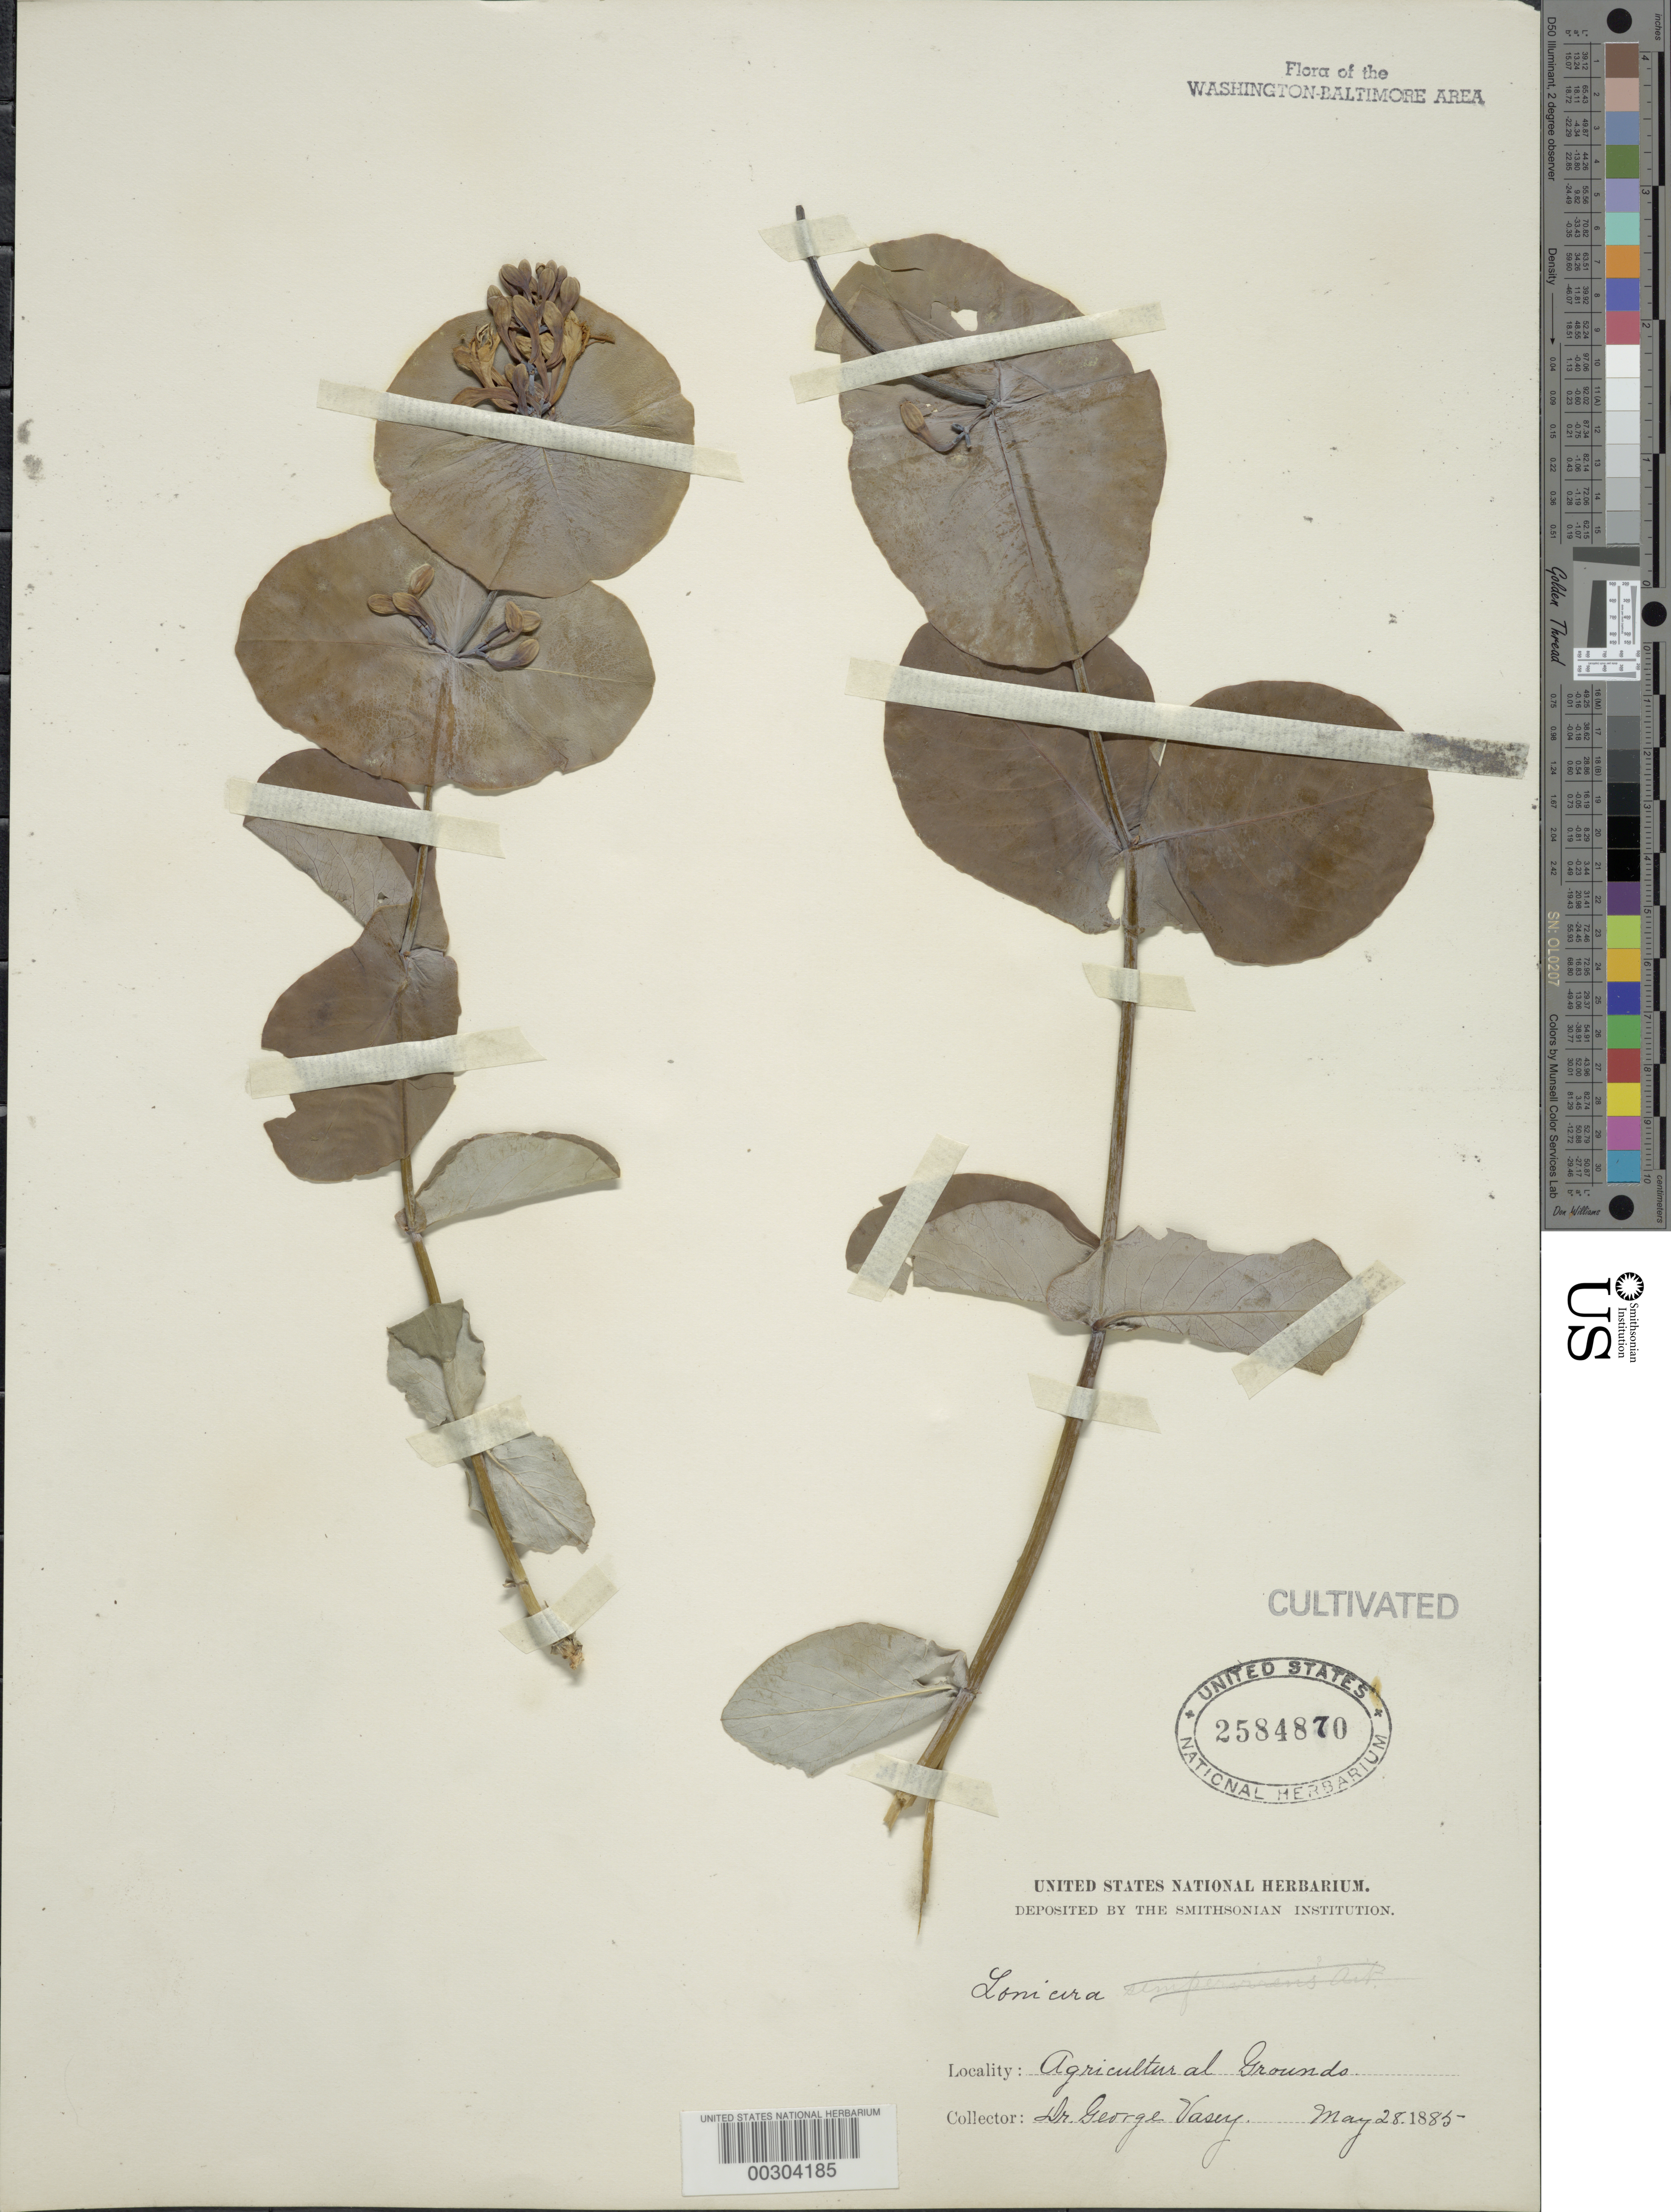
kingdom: Plantae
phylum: Tracheophyta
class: Magnoliopsida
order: Dipsacales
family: Caprifoliaceae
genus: Lonicera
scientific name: Lonicera sp.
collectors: G. R. Vasey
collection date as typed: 28 May 1885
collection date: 1885-05-28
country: United States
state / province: District of Columbia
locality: Department of Agriculture grounds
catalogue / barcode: US 2584870